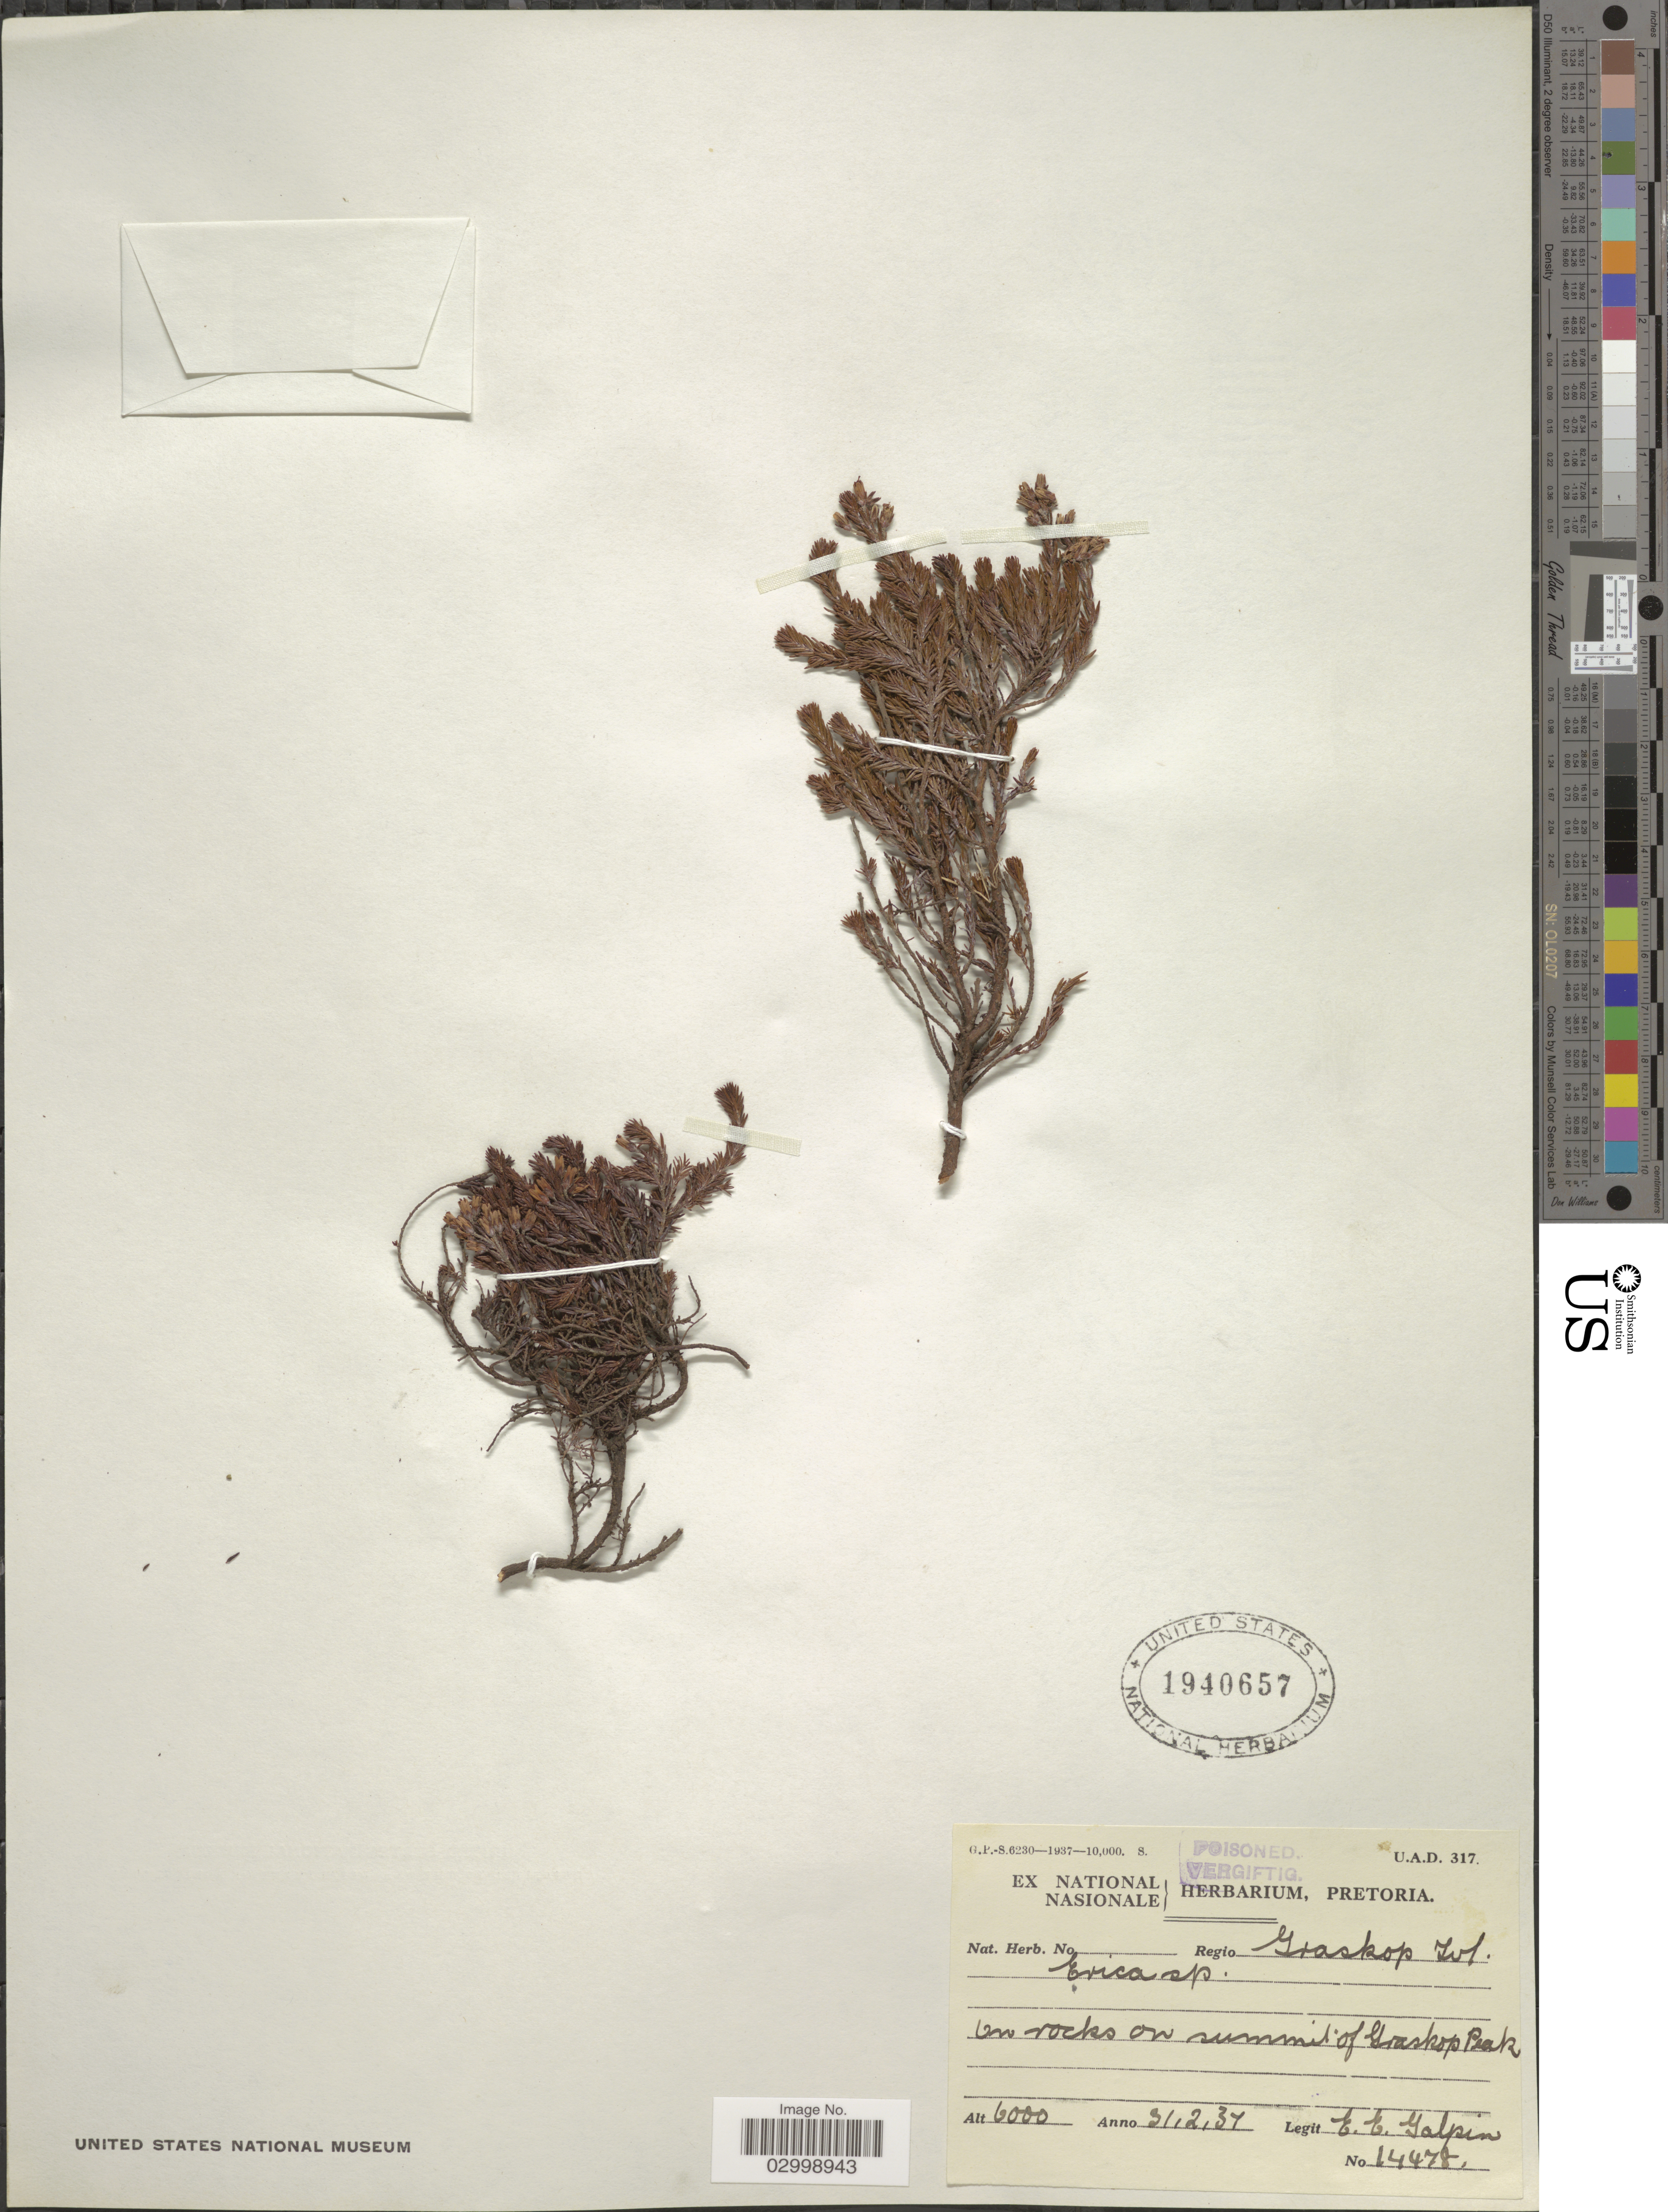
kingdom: Plantae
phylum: Tracheophyta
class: Magnoliopsida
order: Ericales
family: Ericaceae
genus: Erica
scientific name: Erica sp.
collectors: E. Galpin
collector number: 14978*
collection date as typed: Transcribed d/m/y: 31/2/37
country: South Africa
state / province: Mpumalanga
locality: Regio Graskop Tvl, on rocks on summit of Graskop Peak.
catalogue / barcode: US 1940657